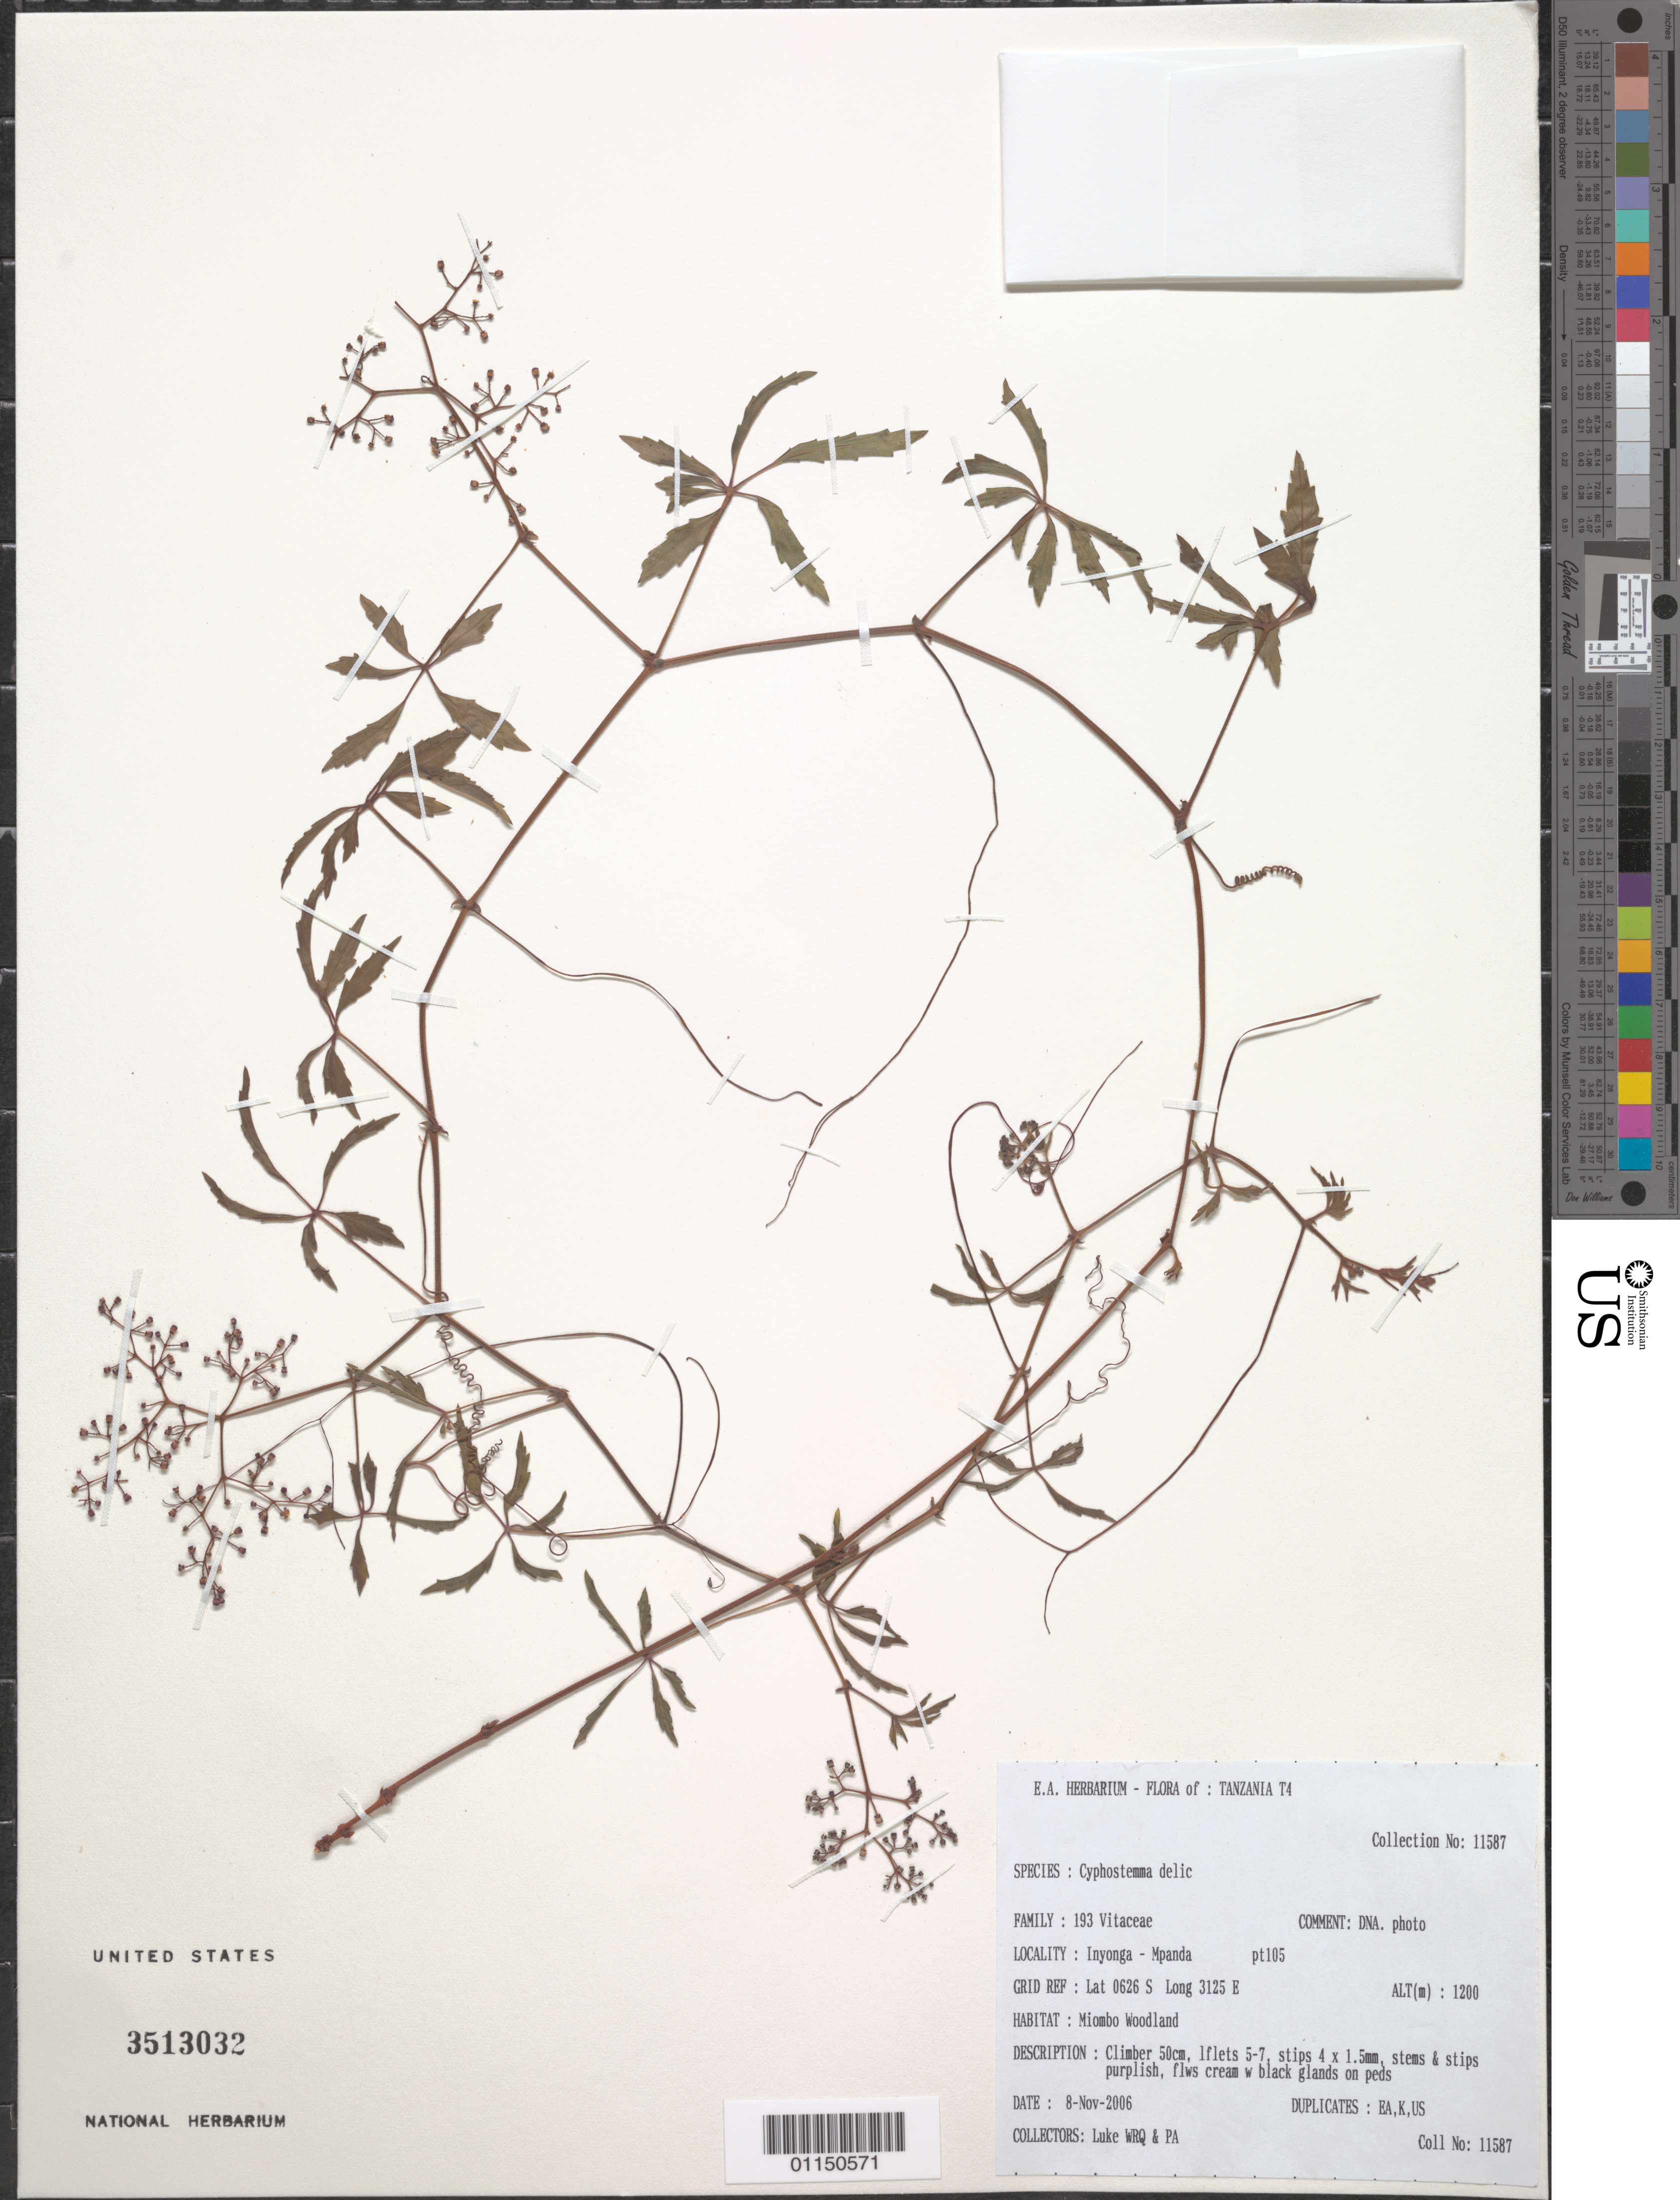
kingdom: Plantae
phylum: Tracheophyta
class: Magnoliopsida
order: Vitales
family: Vitaceae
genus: Cyphostemma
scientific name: Cyphostemma sp.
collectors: Q. Luke & P. Luke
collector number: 11587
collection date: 2006-11-08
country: Tanzania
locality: Inyonga - Mpanda. Pt105.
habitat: Miombo Woodland. Climber.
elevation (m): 1200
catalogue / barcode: US 3513032